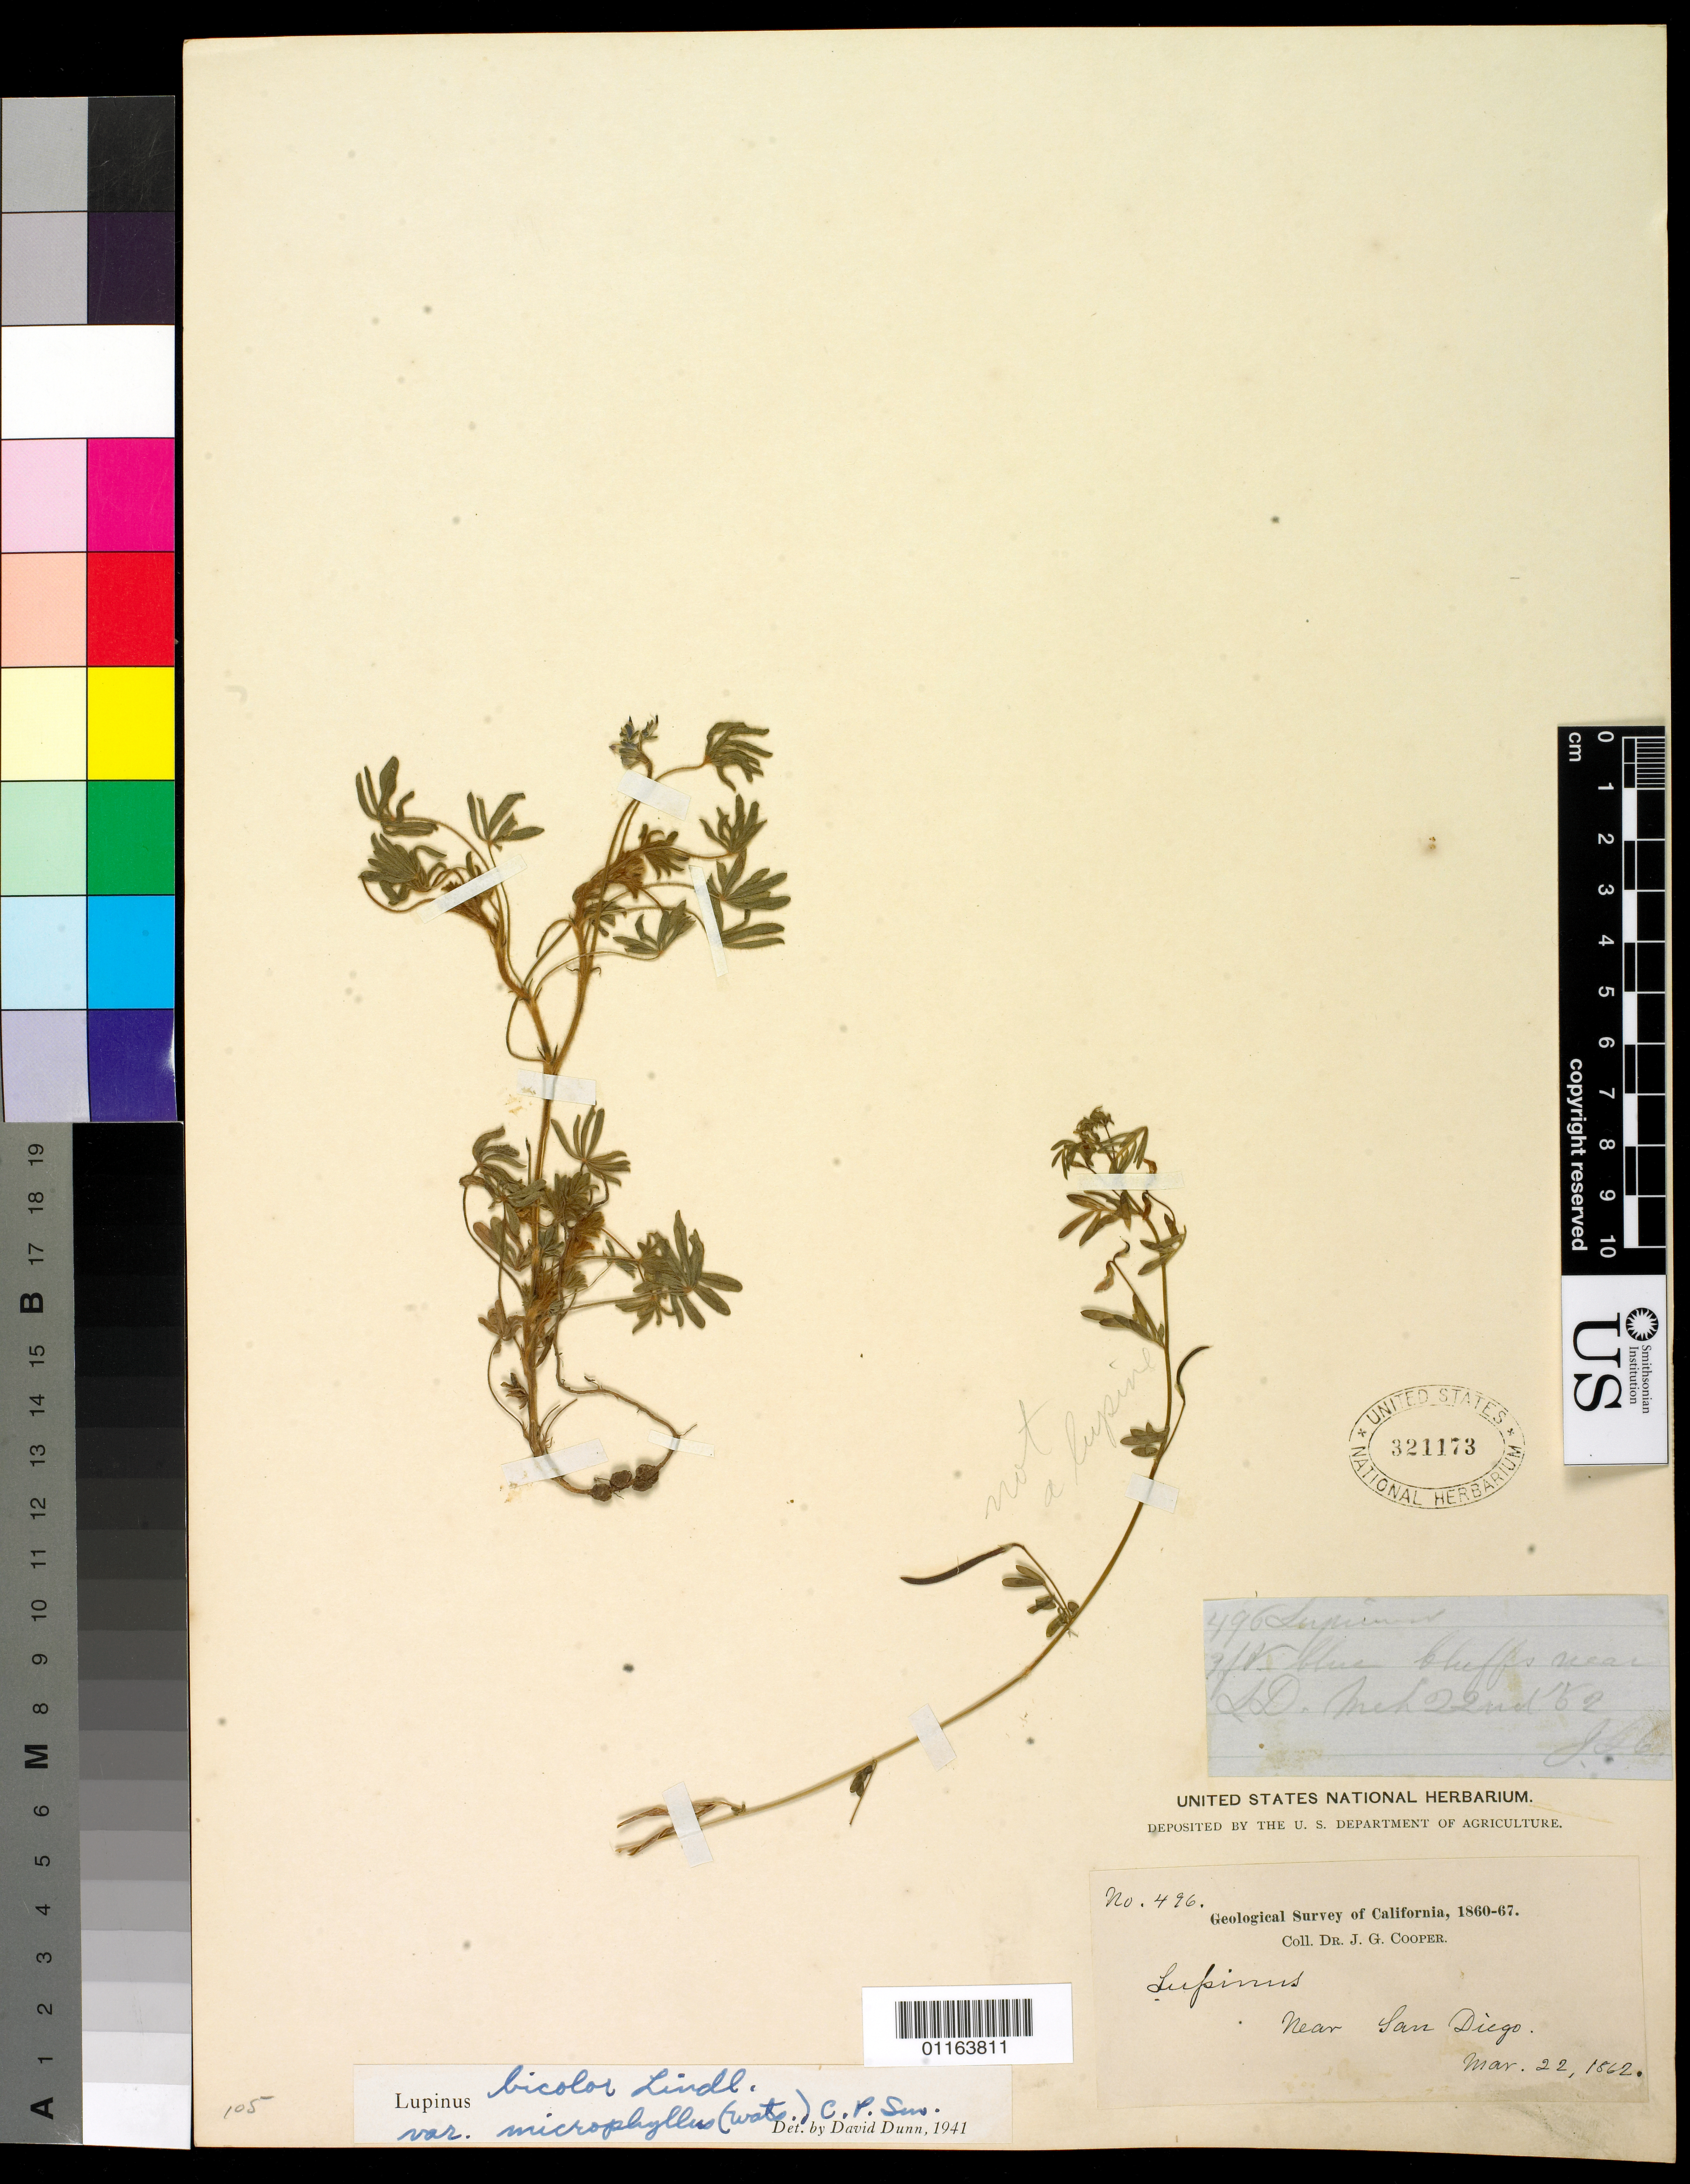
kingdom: Plantae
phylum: Tracheophyta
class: Magnoliopsida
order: Fabales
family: Fabaceae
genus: Lupinus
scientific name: Lupinus bicolor var. microphyllus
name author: Lindl.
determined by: Dunn, D.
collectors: J. G. Cooper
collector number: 496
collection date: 1862-03-22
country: United States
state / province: California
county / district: San Diego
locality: San diego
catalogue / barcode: US 321173